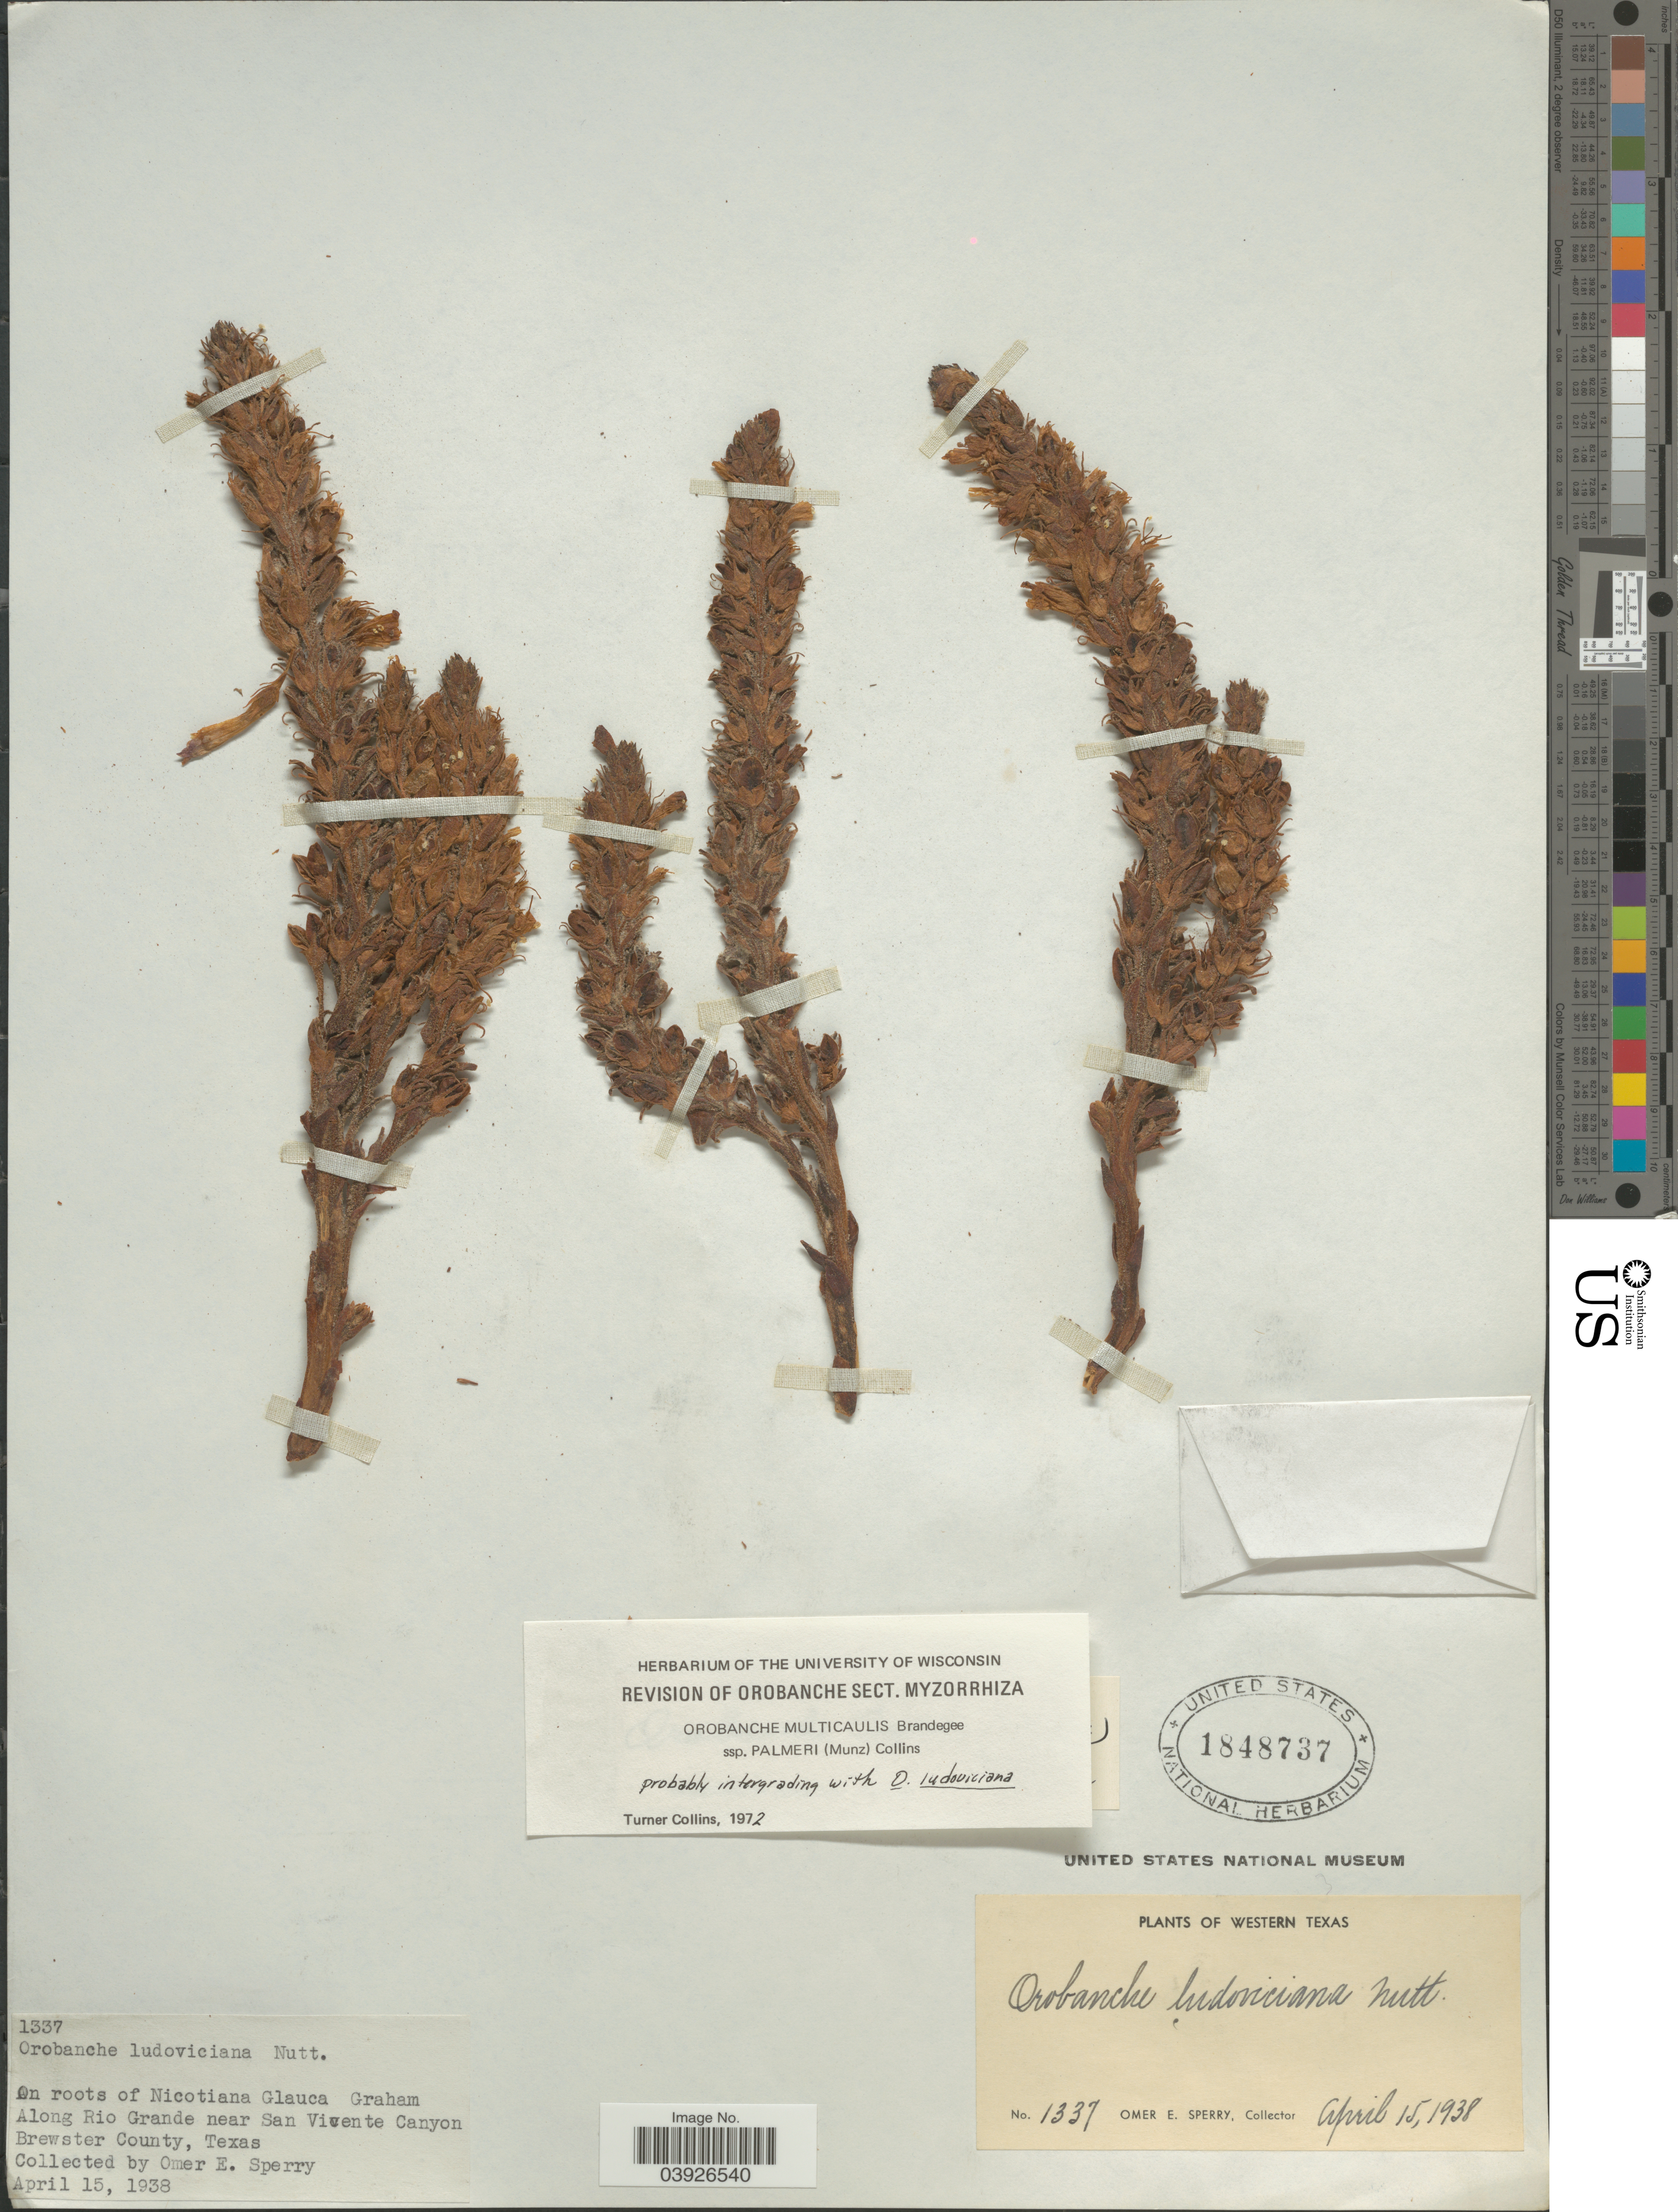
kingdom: Plantae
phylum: Tracheophyta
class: Magnoliopsida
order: Lamiales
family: Orobanchaceae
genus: Orobanche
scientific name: Orobanche multicaulis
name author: Brandegee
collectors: O. E. Sperry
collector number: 1337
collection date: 1938-04-15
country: United States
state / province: Texas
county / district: Brewster Co.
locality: Along Rio Grande near San Vicente Canyon.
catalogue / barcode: US 1848737